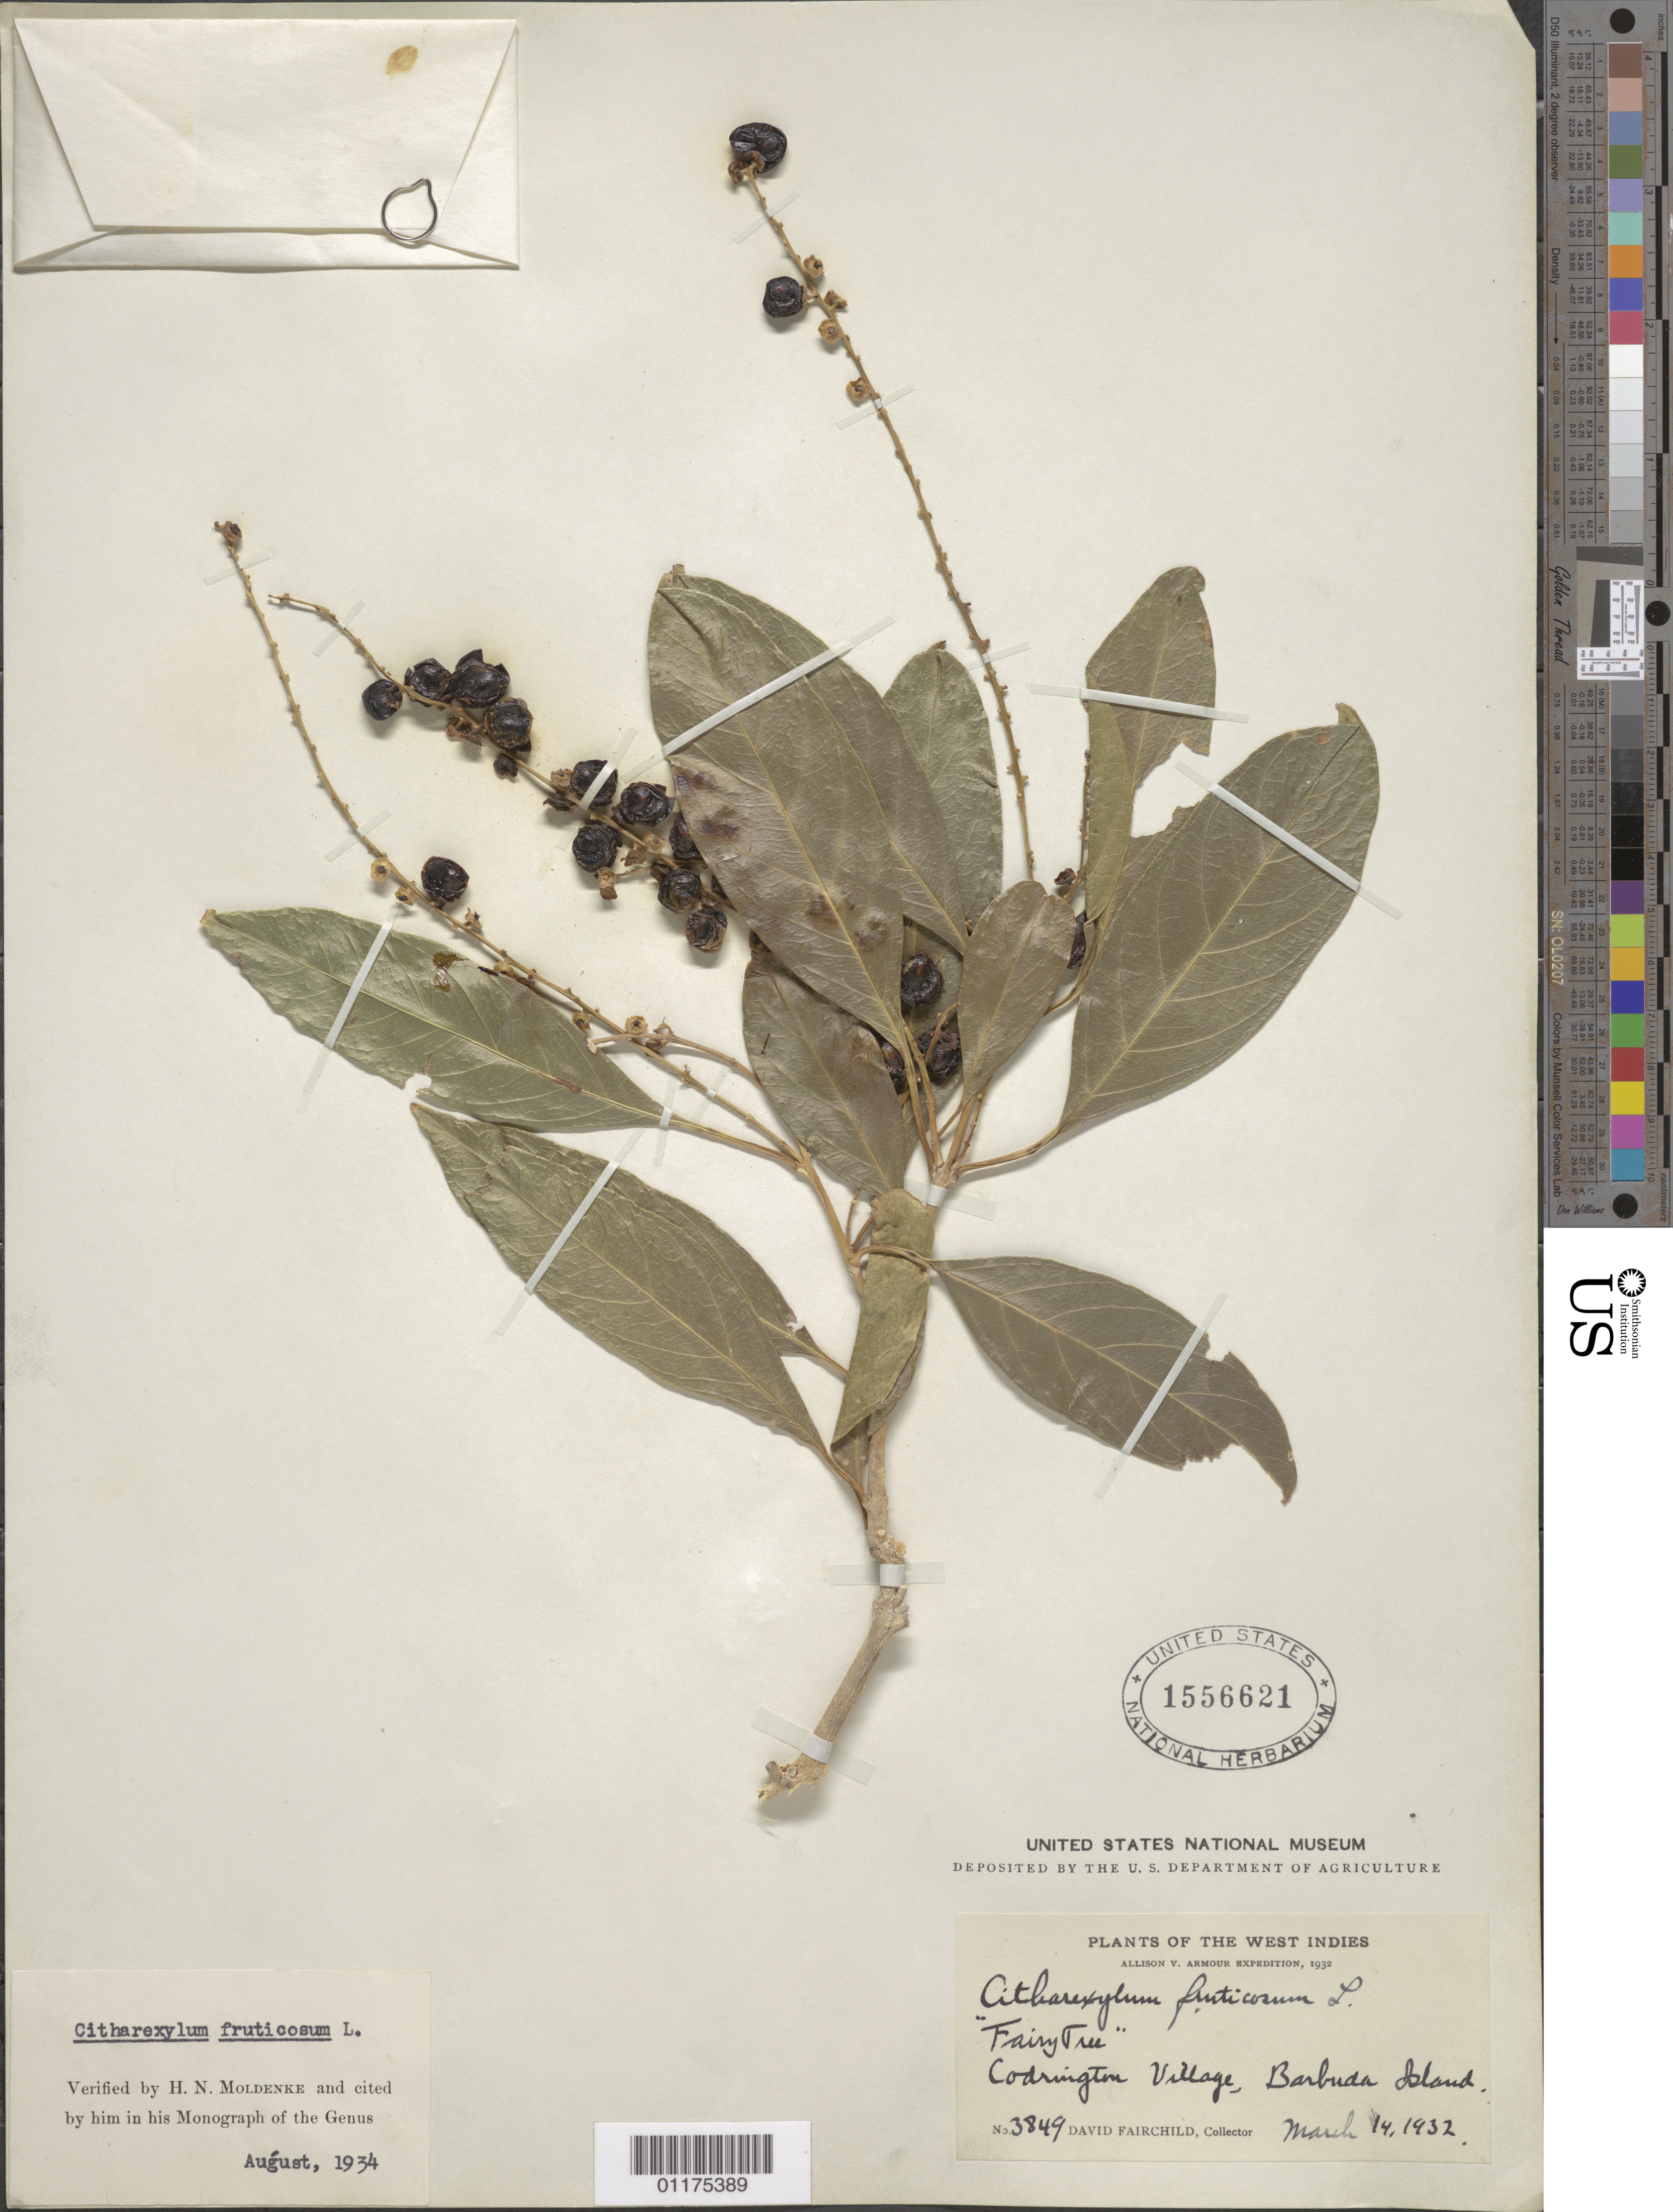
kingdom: Plantae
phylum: Tracheophyta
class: Magnoliopsida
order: Lamiales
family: Verbenaceae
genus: Citharexylum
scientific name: Citharexylum fruticosum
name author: L.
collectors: D. Fairchild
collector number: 3849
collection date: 1932-03-14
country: Antigua and Barbuda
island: Barbuda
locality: Codrington Village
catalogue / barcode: US 1556621